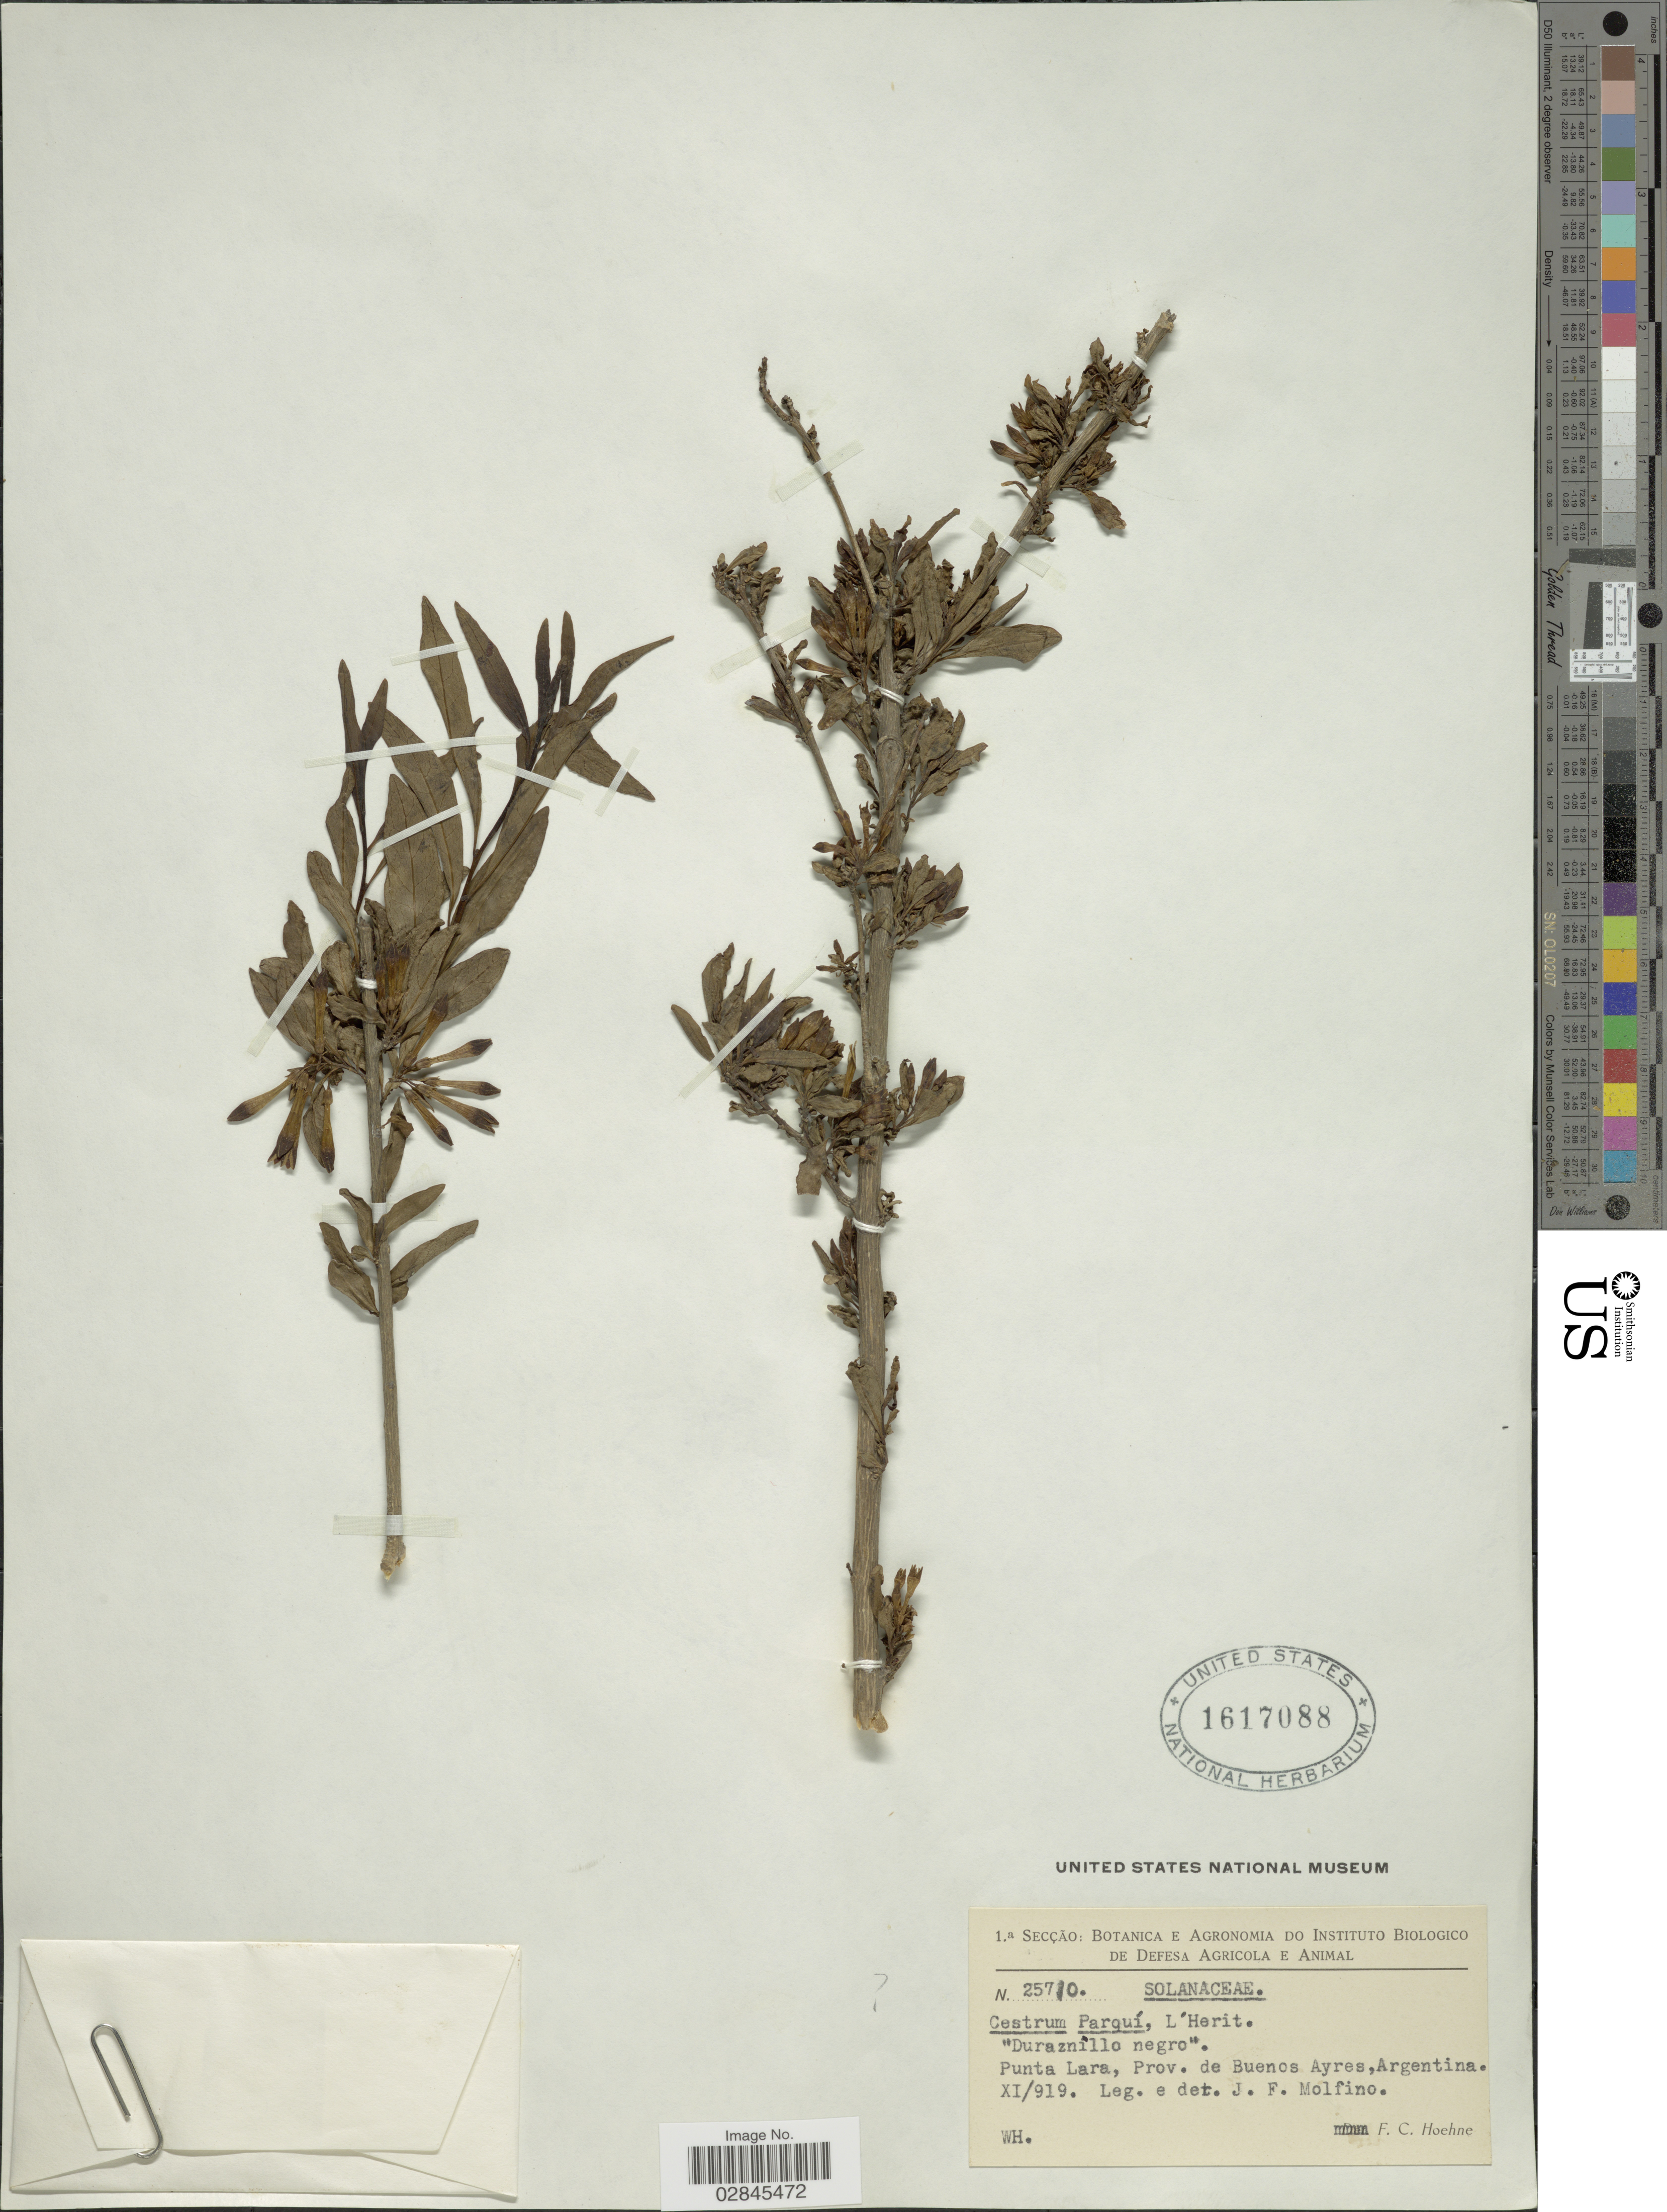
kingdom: Plantae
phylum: Tracheophyta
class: Magnoliopsida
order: Solanales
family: Solanaceae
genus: Cestrum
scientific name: Cestrum parqui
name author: L'Hér.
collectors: J. Molfino & F. C. Hoehne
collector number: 25710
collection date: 1919-11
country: Argentina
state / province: Buenos Aires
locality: Punta Lara.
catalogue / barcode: US 1617088